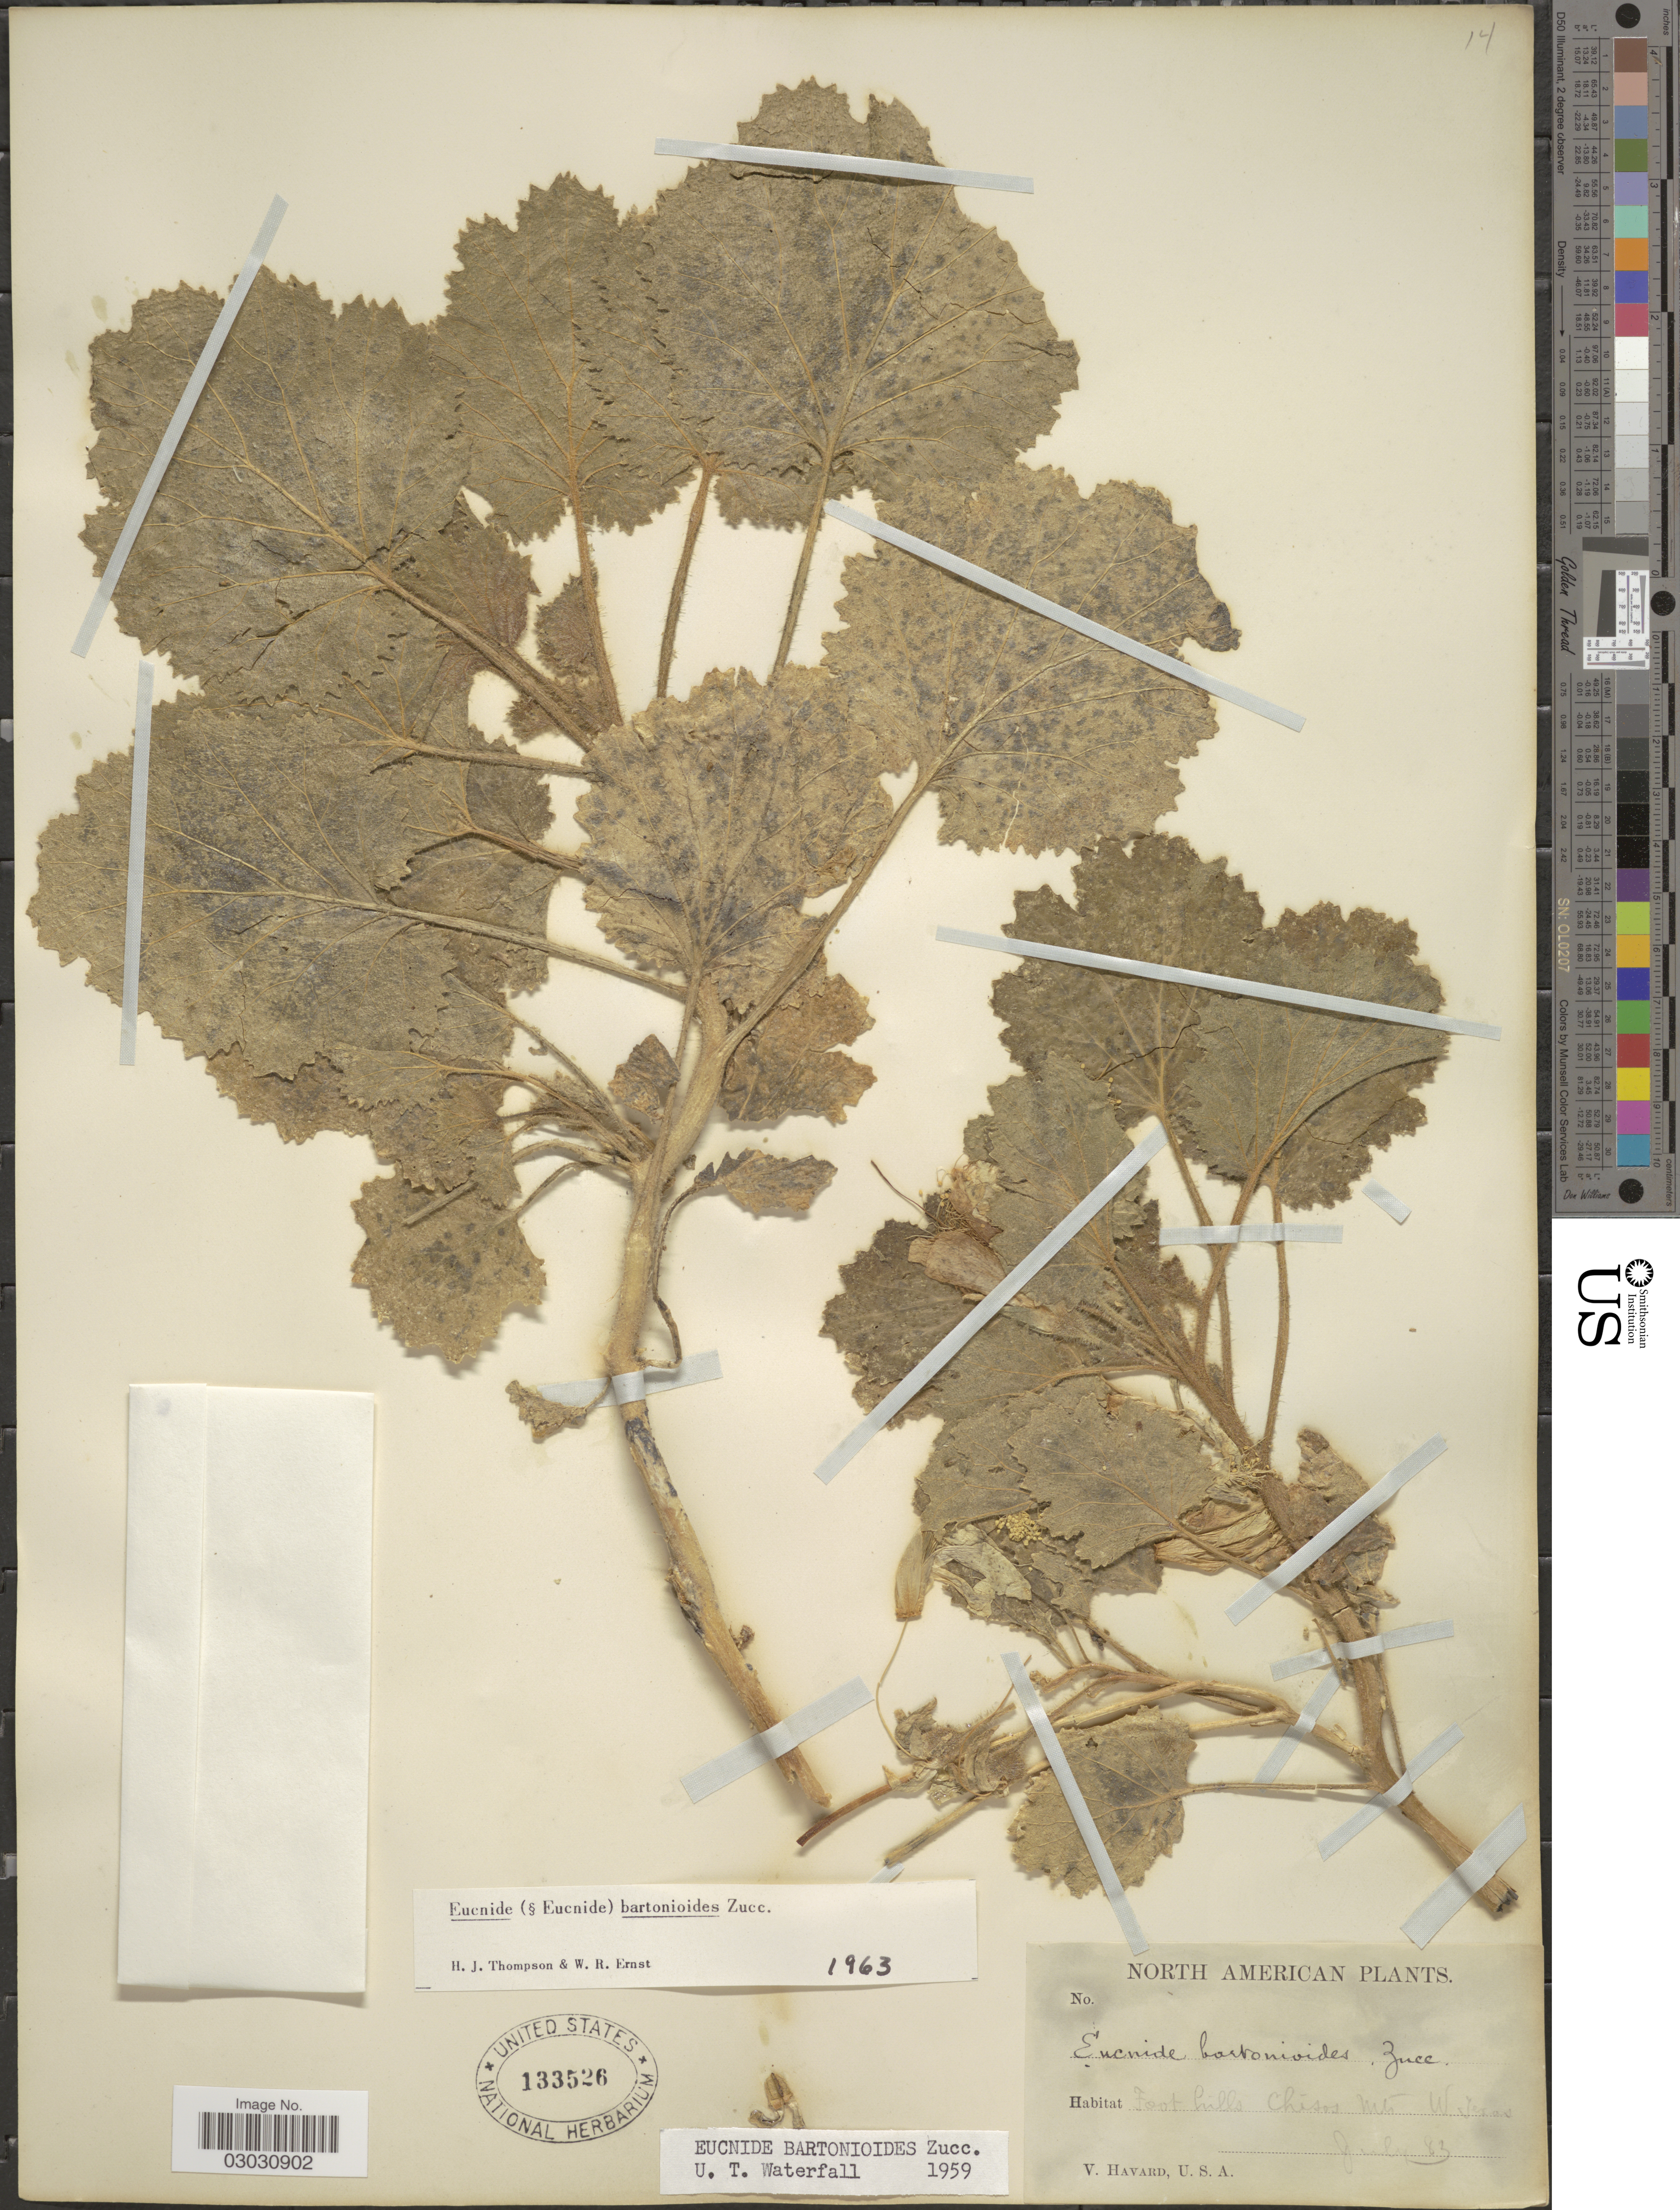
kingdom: Plantae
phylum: Tracheophyta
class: Magnoliopsida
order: Cornales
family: Loasaceae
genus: Eucnide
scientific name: Eucnide bartonioides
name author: Zucc.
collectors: V. Havard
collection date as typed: Transcribed d/m/y: /7/83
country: United States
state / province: Texas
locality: Foot hills Chisos Mts. W. Texas.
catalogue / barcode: US 133526